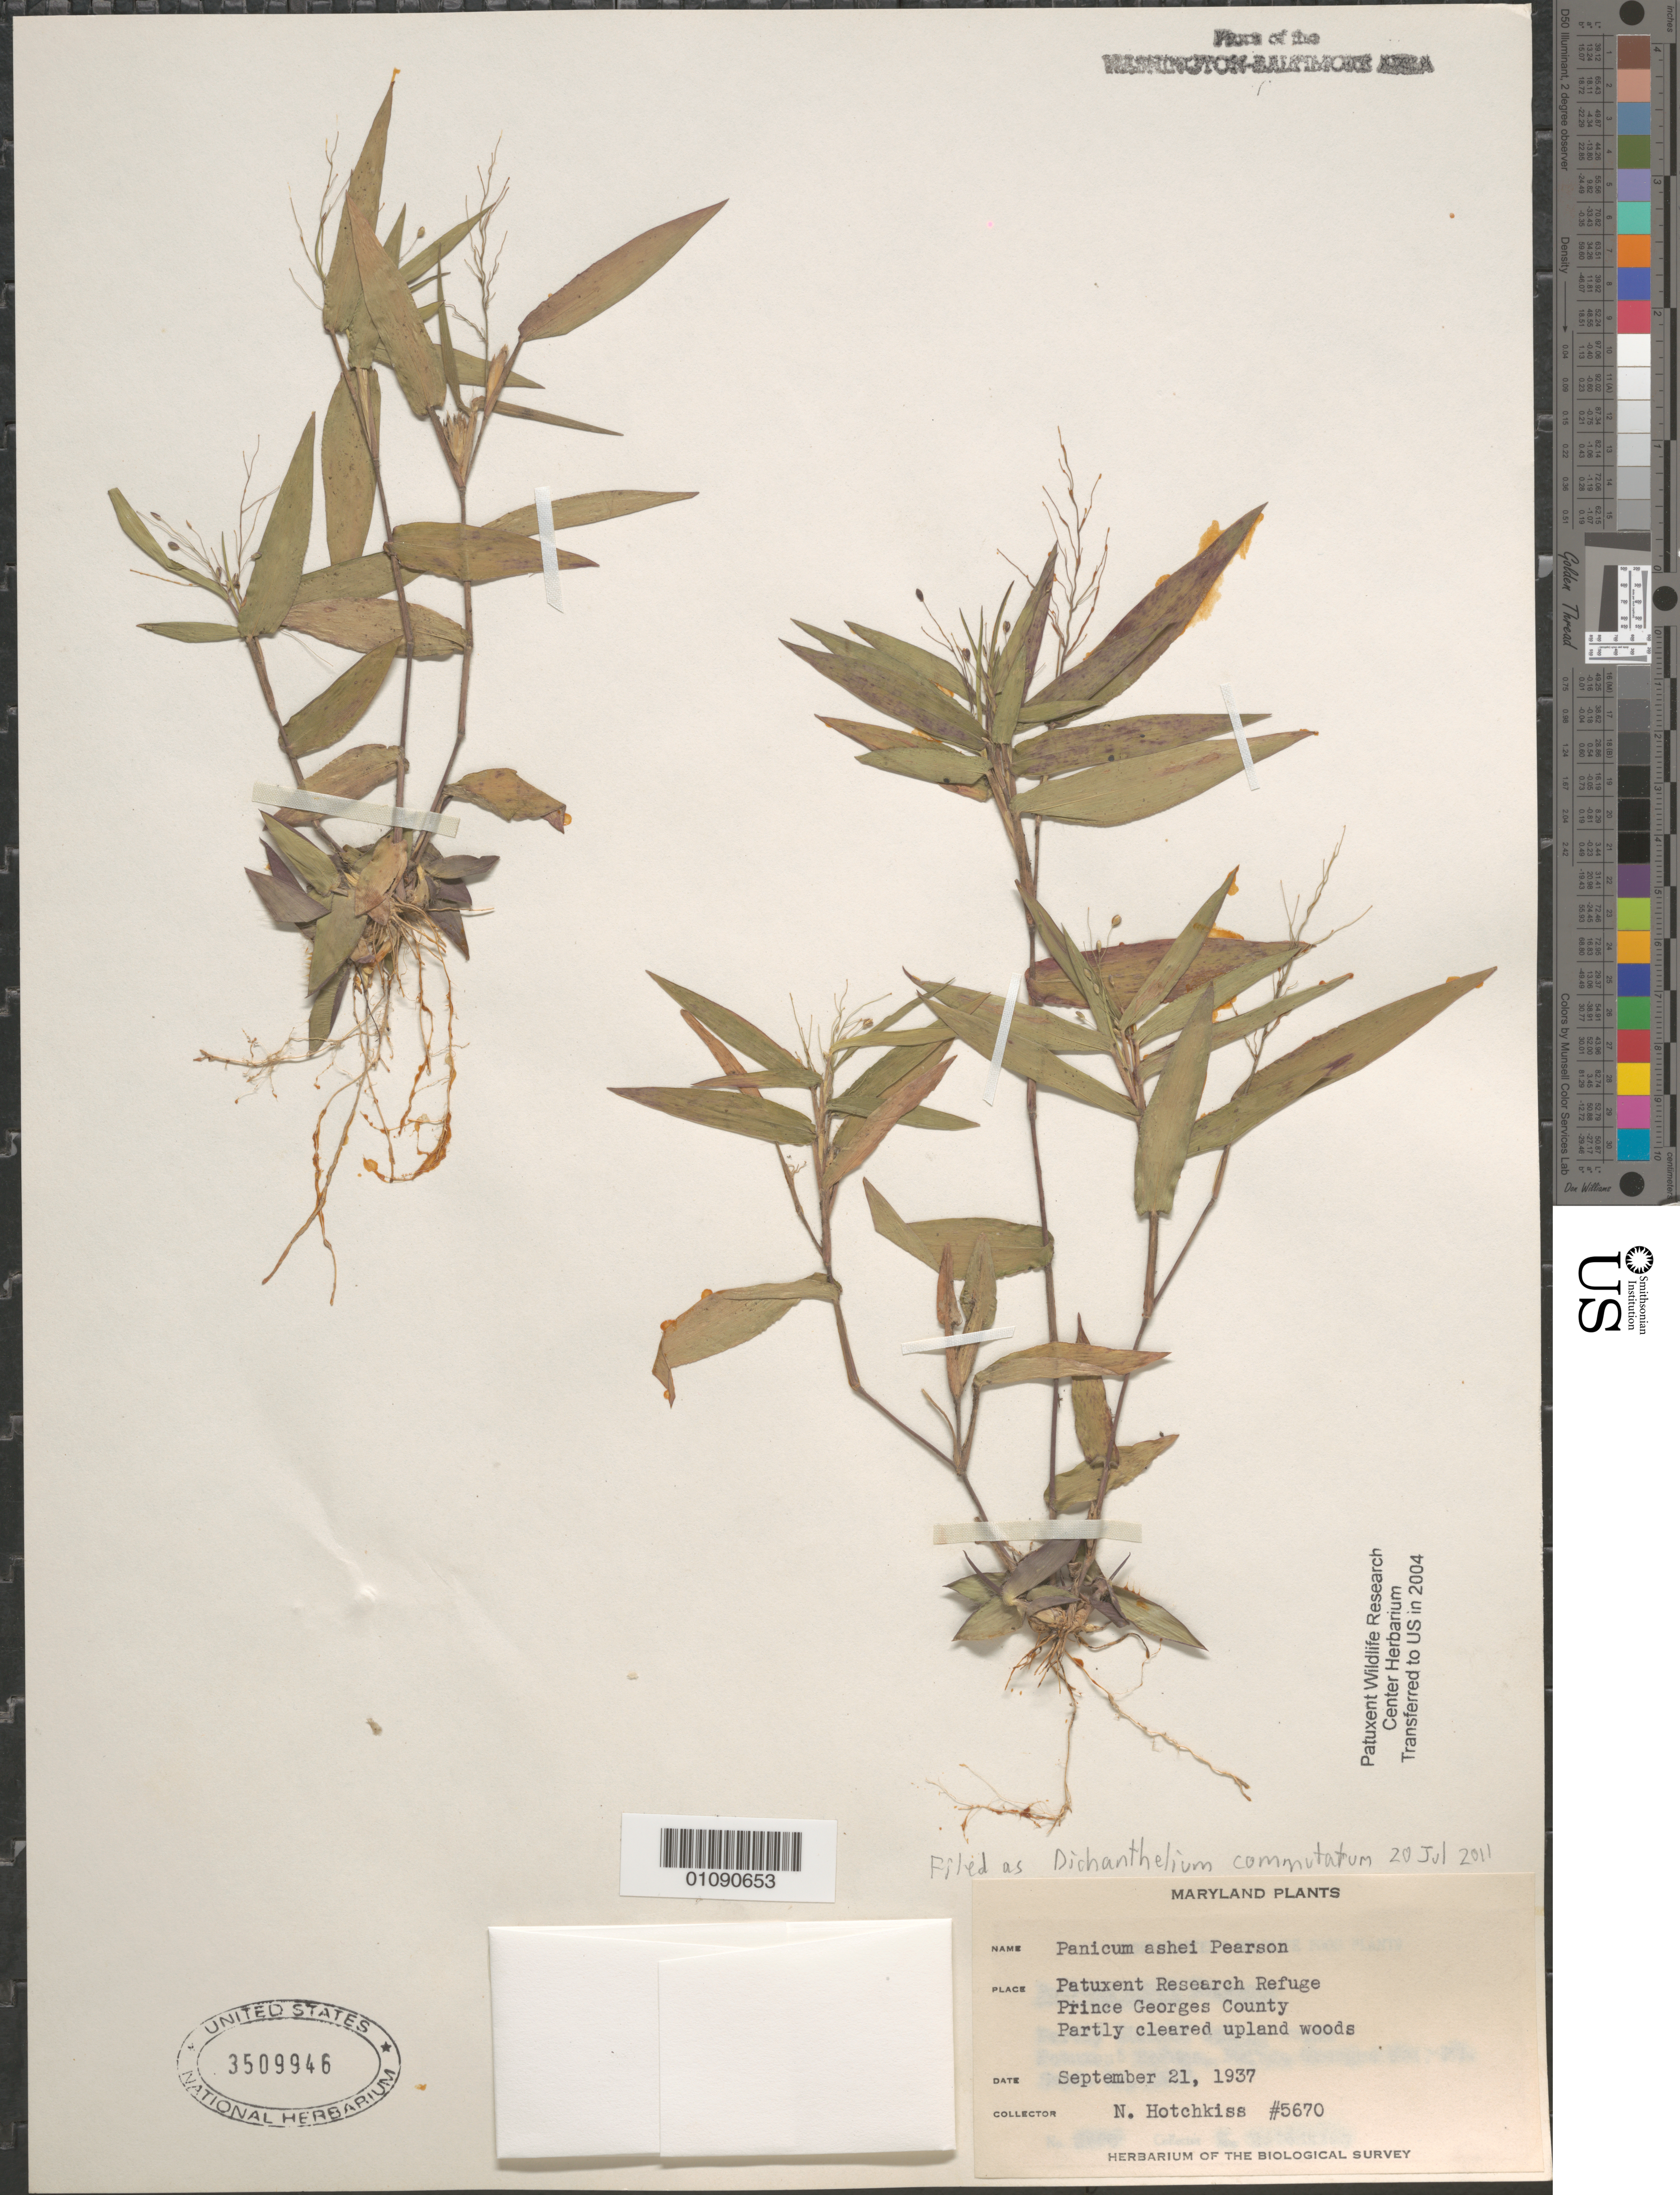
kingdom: Plantae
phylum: Tracheophyta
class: Liliopsida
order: Poales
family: Poaceae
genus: Dichanthelium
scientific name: Dichanthelium commutatum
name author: (Schult.) Gould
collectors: N. Hotchkiss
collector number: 5670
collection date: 1937-09-21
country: United States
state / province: Maryland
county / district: Prince George's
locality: Patuxent Wildlife Refuge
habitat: Partly cleared upland woods.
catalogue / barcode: US 3509946